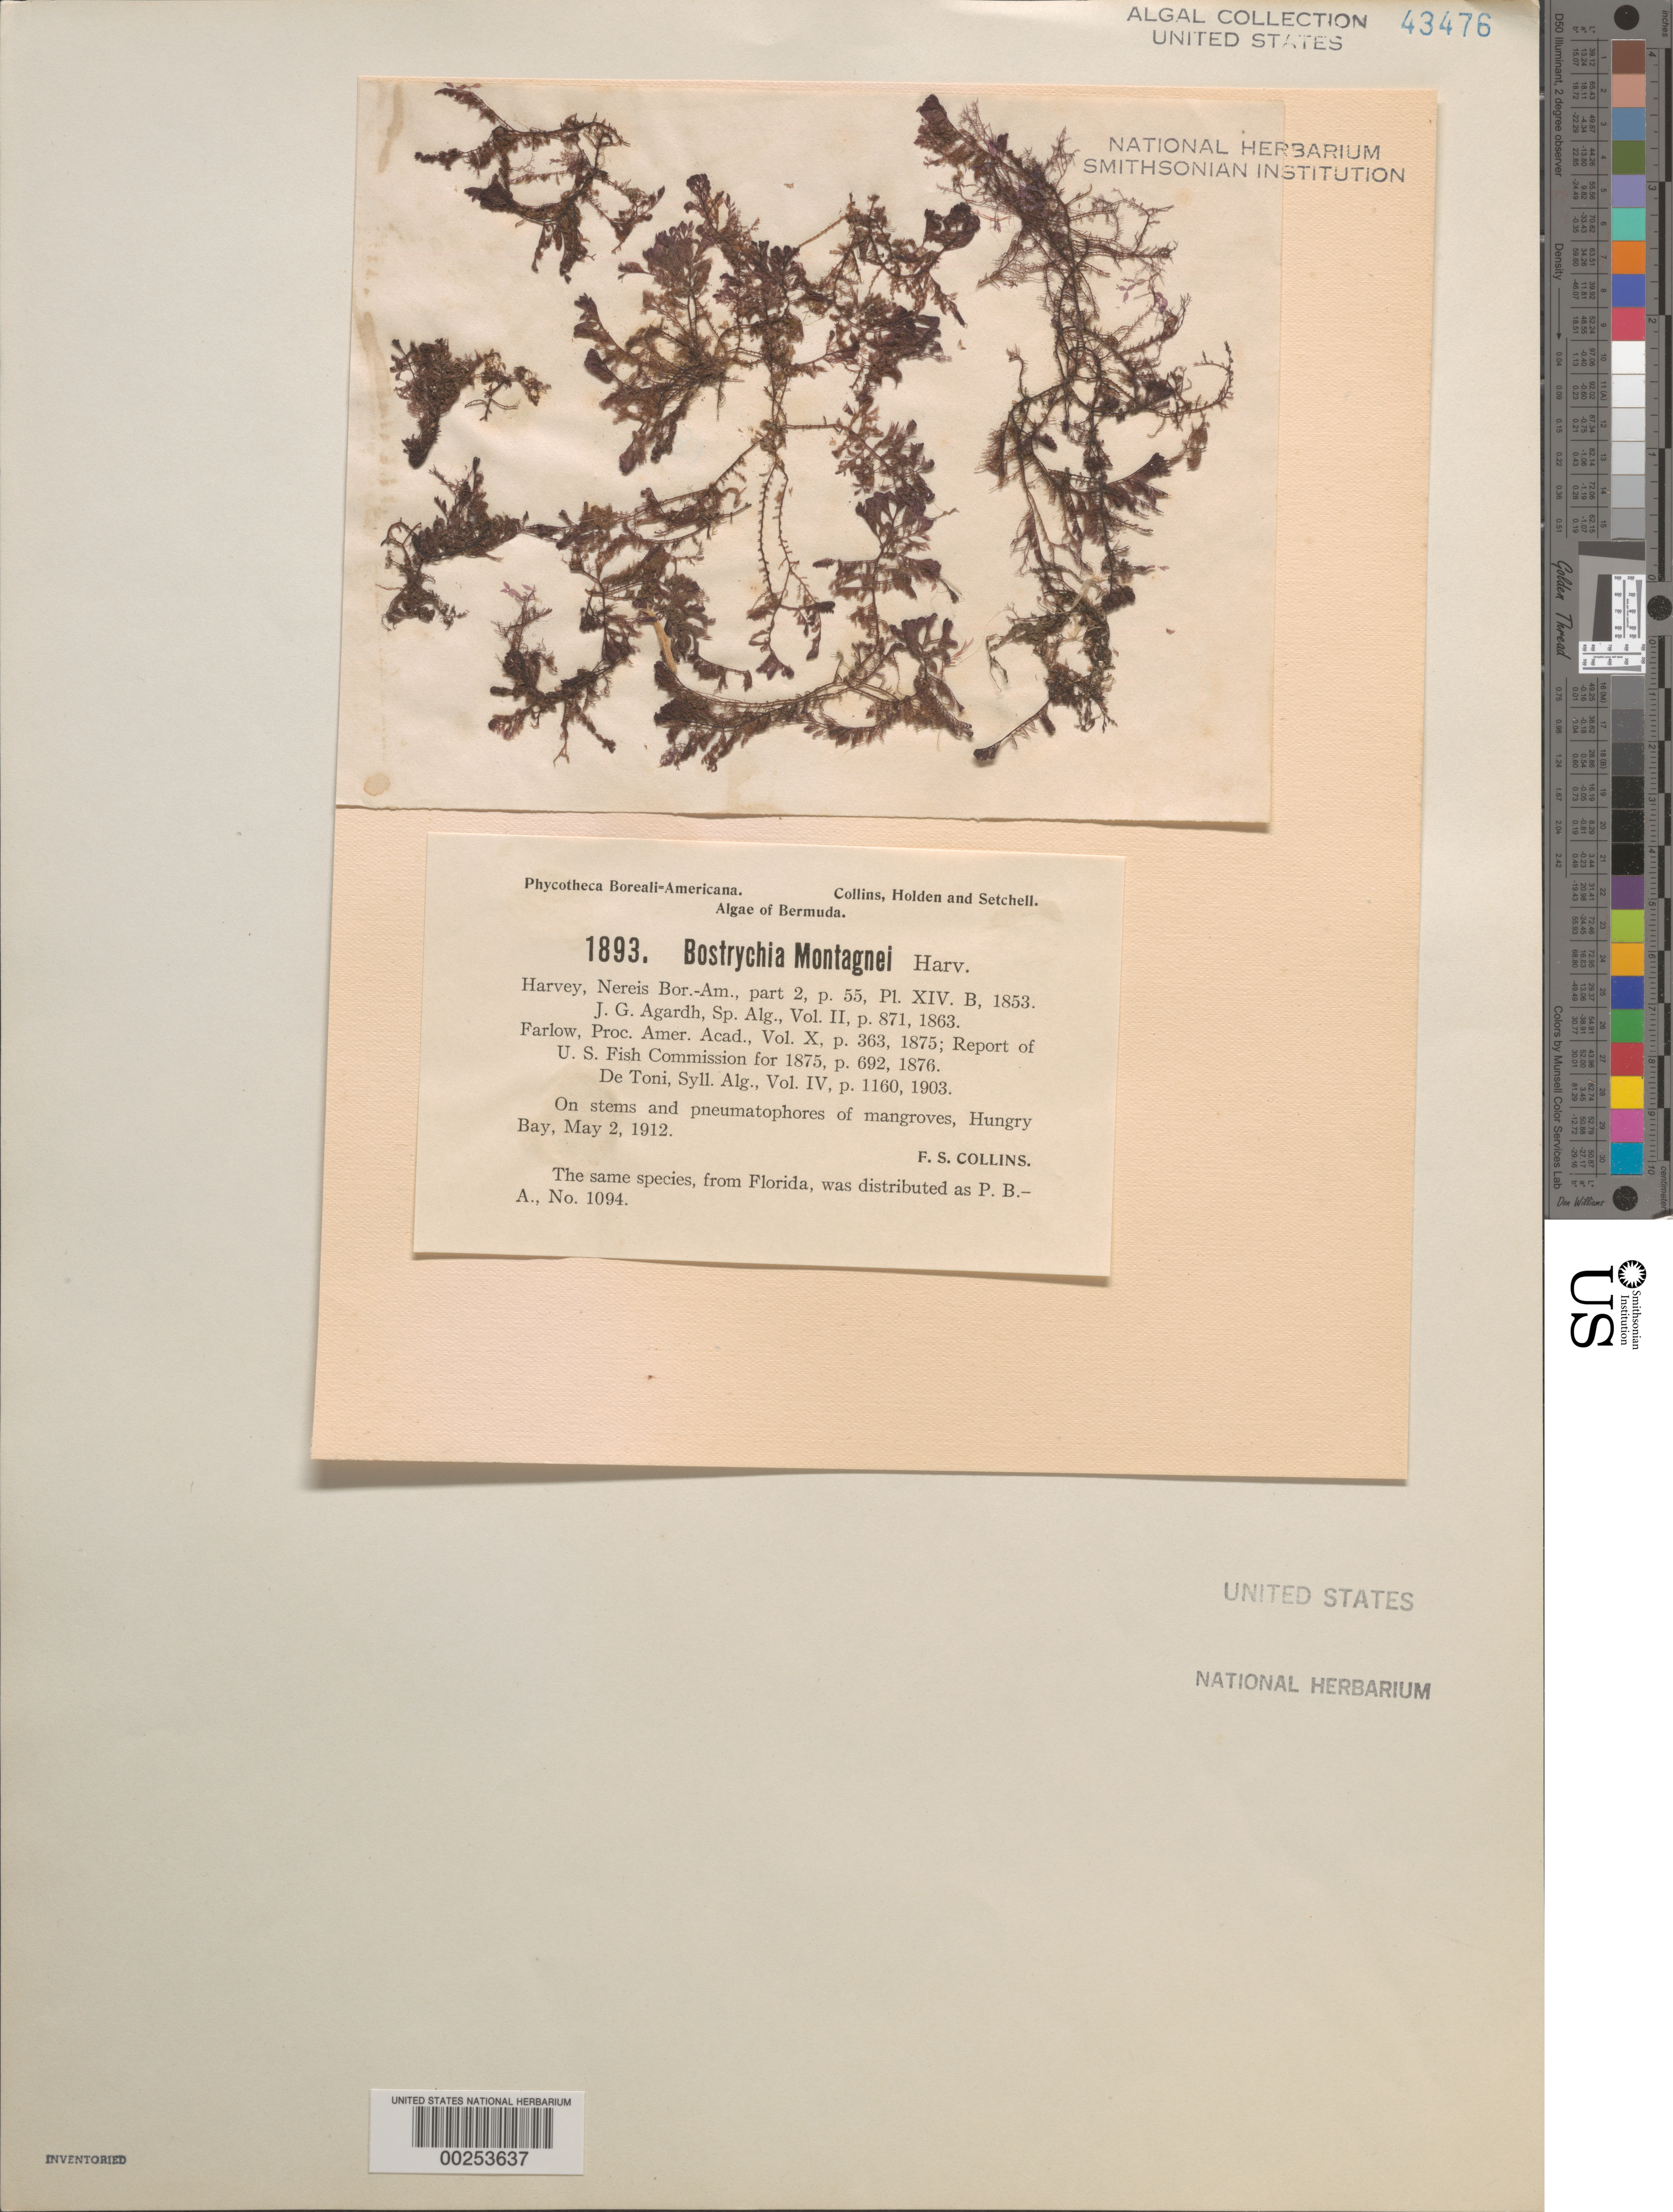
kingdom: Plantae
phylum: Rhodophyta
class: Florideophyceae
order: Ceramiales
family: Rhodomelaceae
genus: Bostrychia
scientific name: Bostrychia montagnei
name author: Harvey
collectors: F. Collins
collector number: PB-A 1893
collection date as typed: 02 May 1912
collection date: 1912-05-02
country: Bermuda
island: Bermuda Island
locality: Hungry Bay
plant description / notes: Collins, Holden & Setchell, Phycotheca Boreali-Americana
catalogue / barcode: US 43476